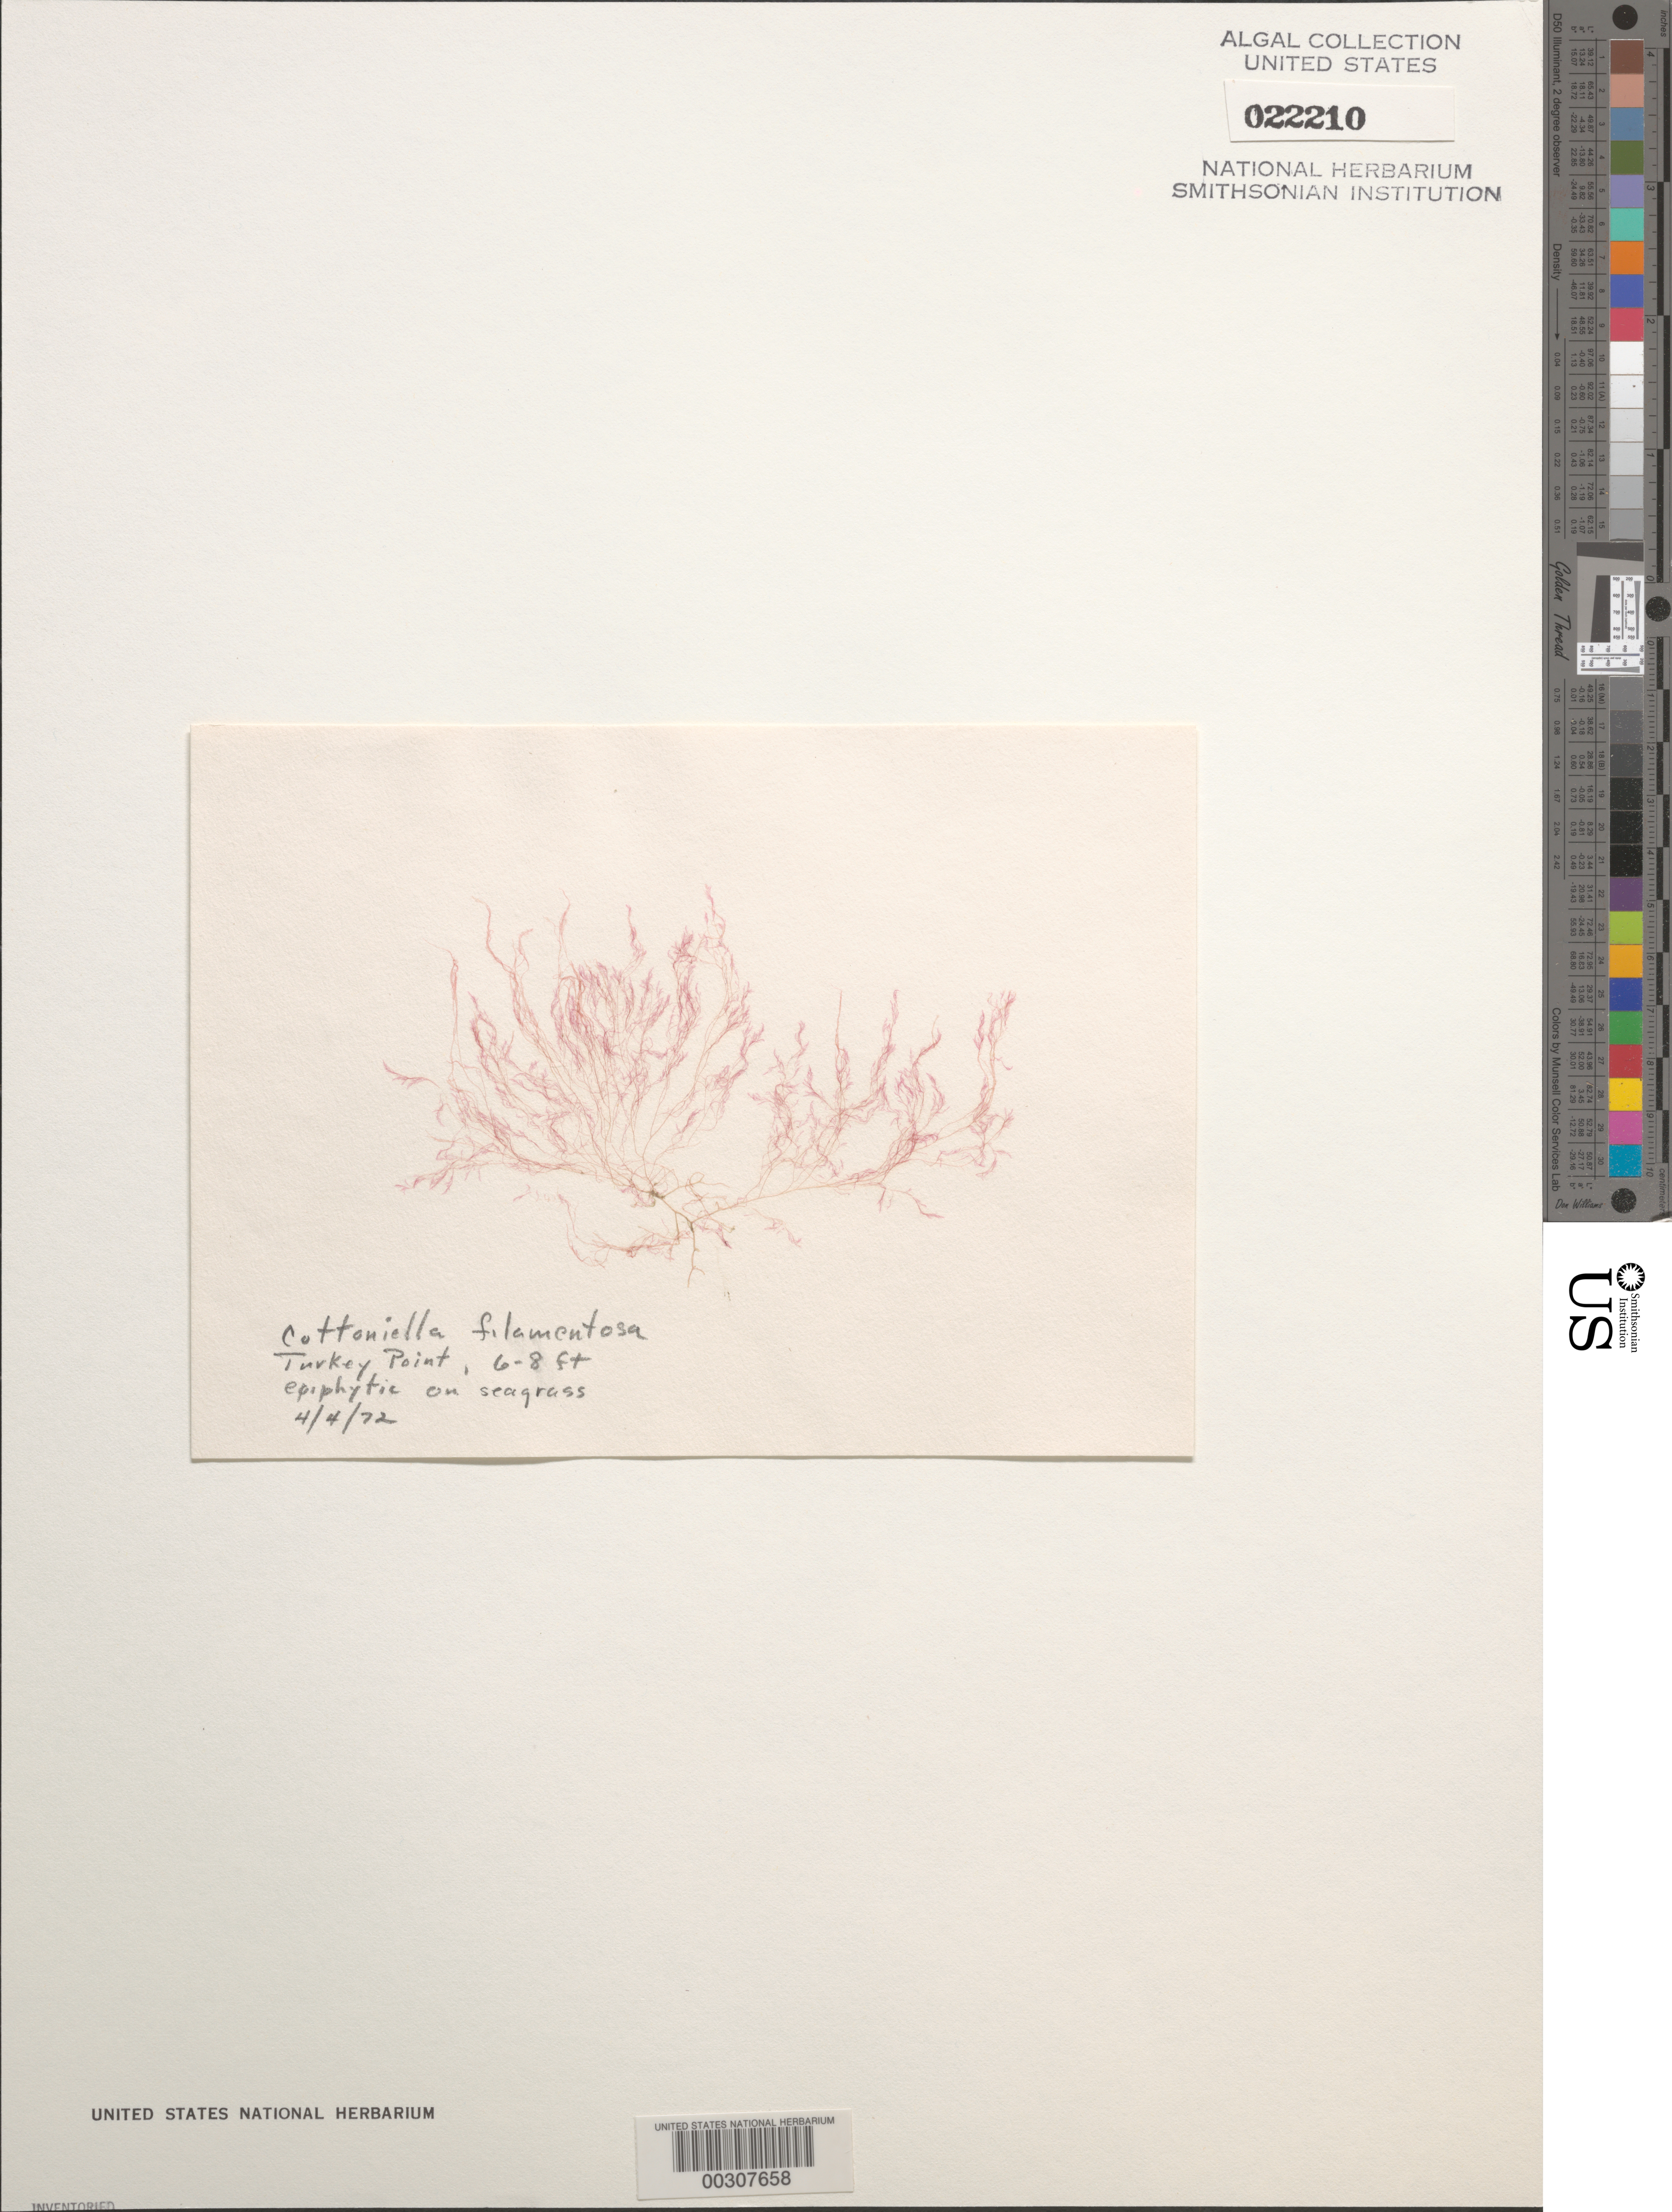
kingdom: Plantae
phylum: Rhodophyta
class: Florideophyceae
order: Ceramiales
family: Sarcomeniaceae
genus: Cottoniella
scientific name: Cottoniella filamentosa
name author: (M. Howe) Børgesen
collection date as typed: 04 Apr 1972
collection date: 1972-04-04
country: United States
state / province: Florida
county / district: Franklin County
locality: Turkey Point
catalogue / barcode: US 22210